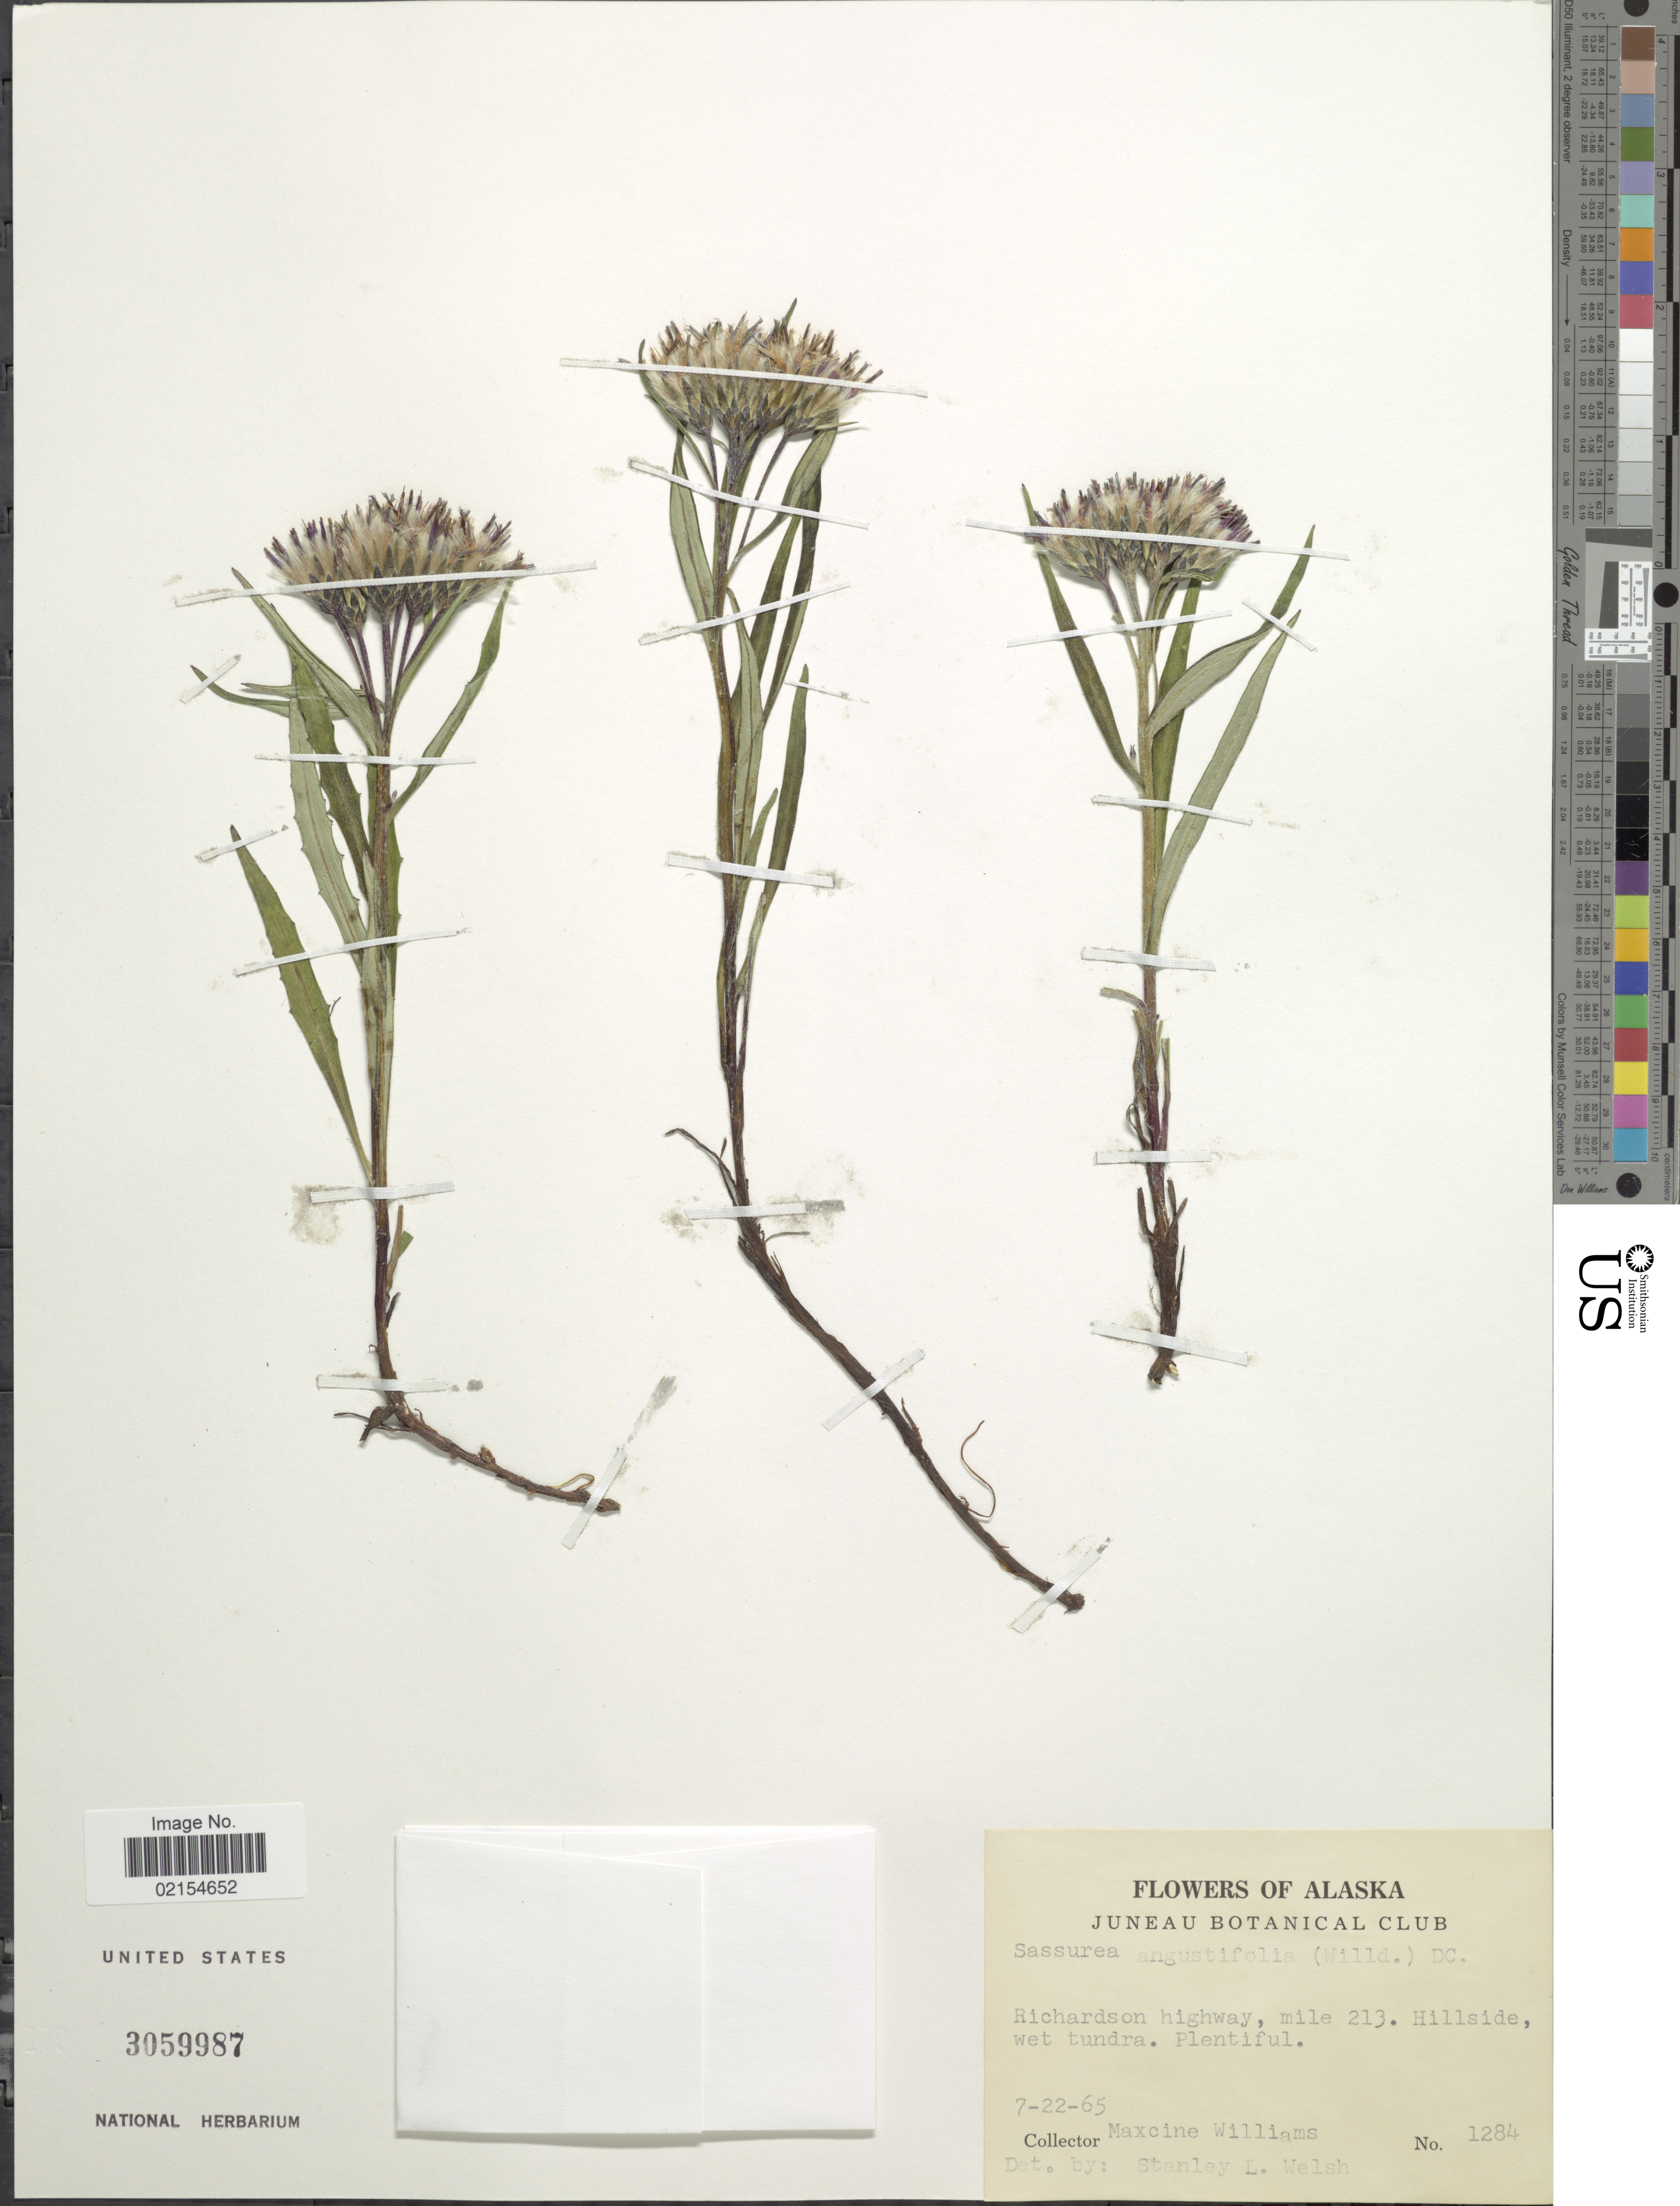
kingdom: Plantae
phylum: Tracheophyta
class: Magnoliopsida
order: Asterales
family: Asteraceae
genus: Saussurea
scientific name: Saussurea angustifolia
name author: (L.) DC.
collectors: Mr. Williams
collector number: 1284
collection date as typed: Transcribed d/m/y: 22/7/65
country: United States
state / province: Alaska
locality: Richardson highway, mile 213, Hillside wet tundra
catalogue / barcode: US 3059987